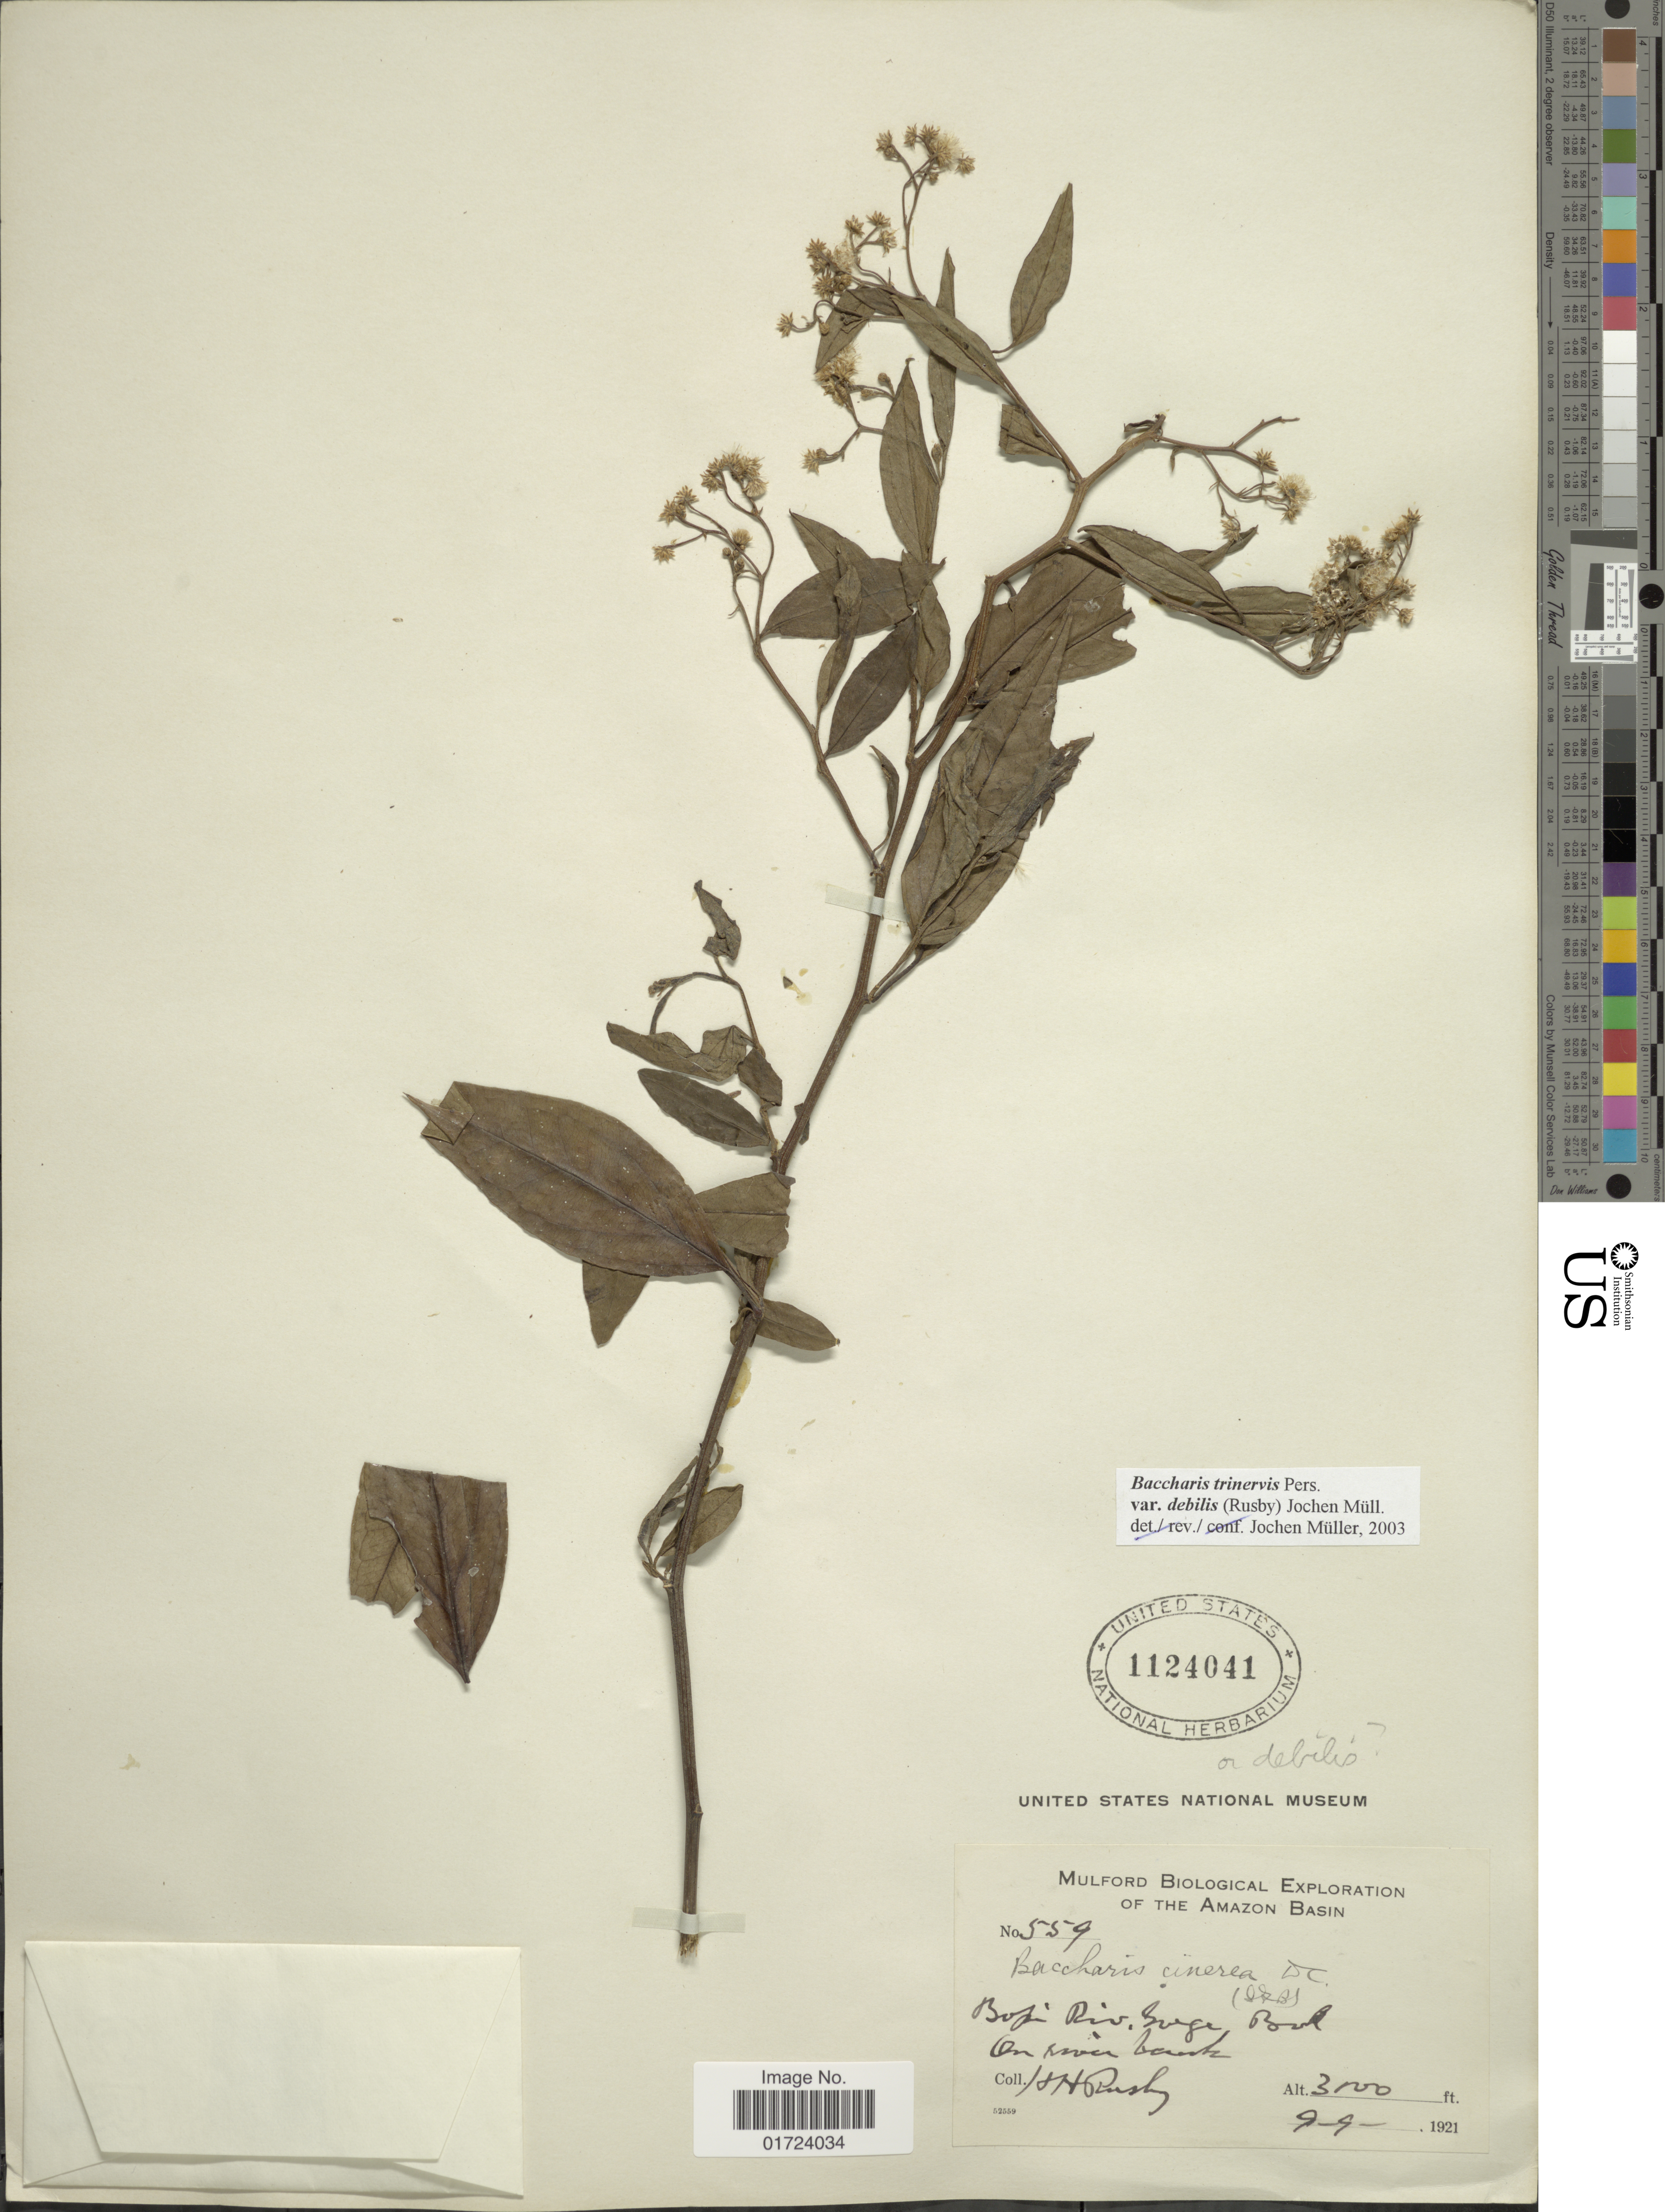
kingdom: Plantae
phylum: Tracheophyta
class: Magnoliopsida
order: Asterales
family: Asteraceae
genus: Baccharis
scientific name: Baccharis trinervis var. rhexioides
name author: (Kunth) Baker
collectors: H. H. Rusby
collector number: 559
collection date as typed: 9-9-1921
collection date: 1921-09-09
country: Bolivia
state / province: La Paz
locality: Bopi River Gorge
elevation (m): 914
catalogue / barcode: US 1124041